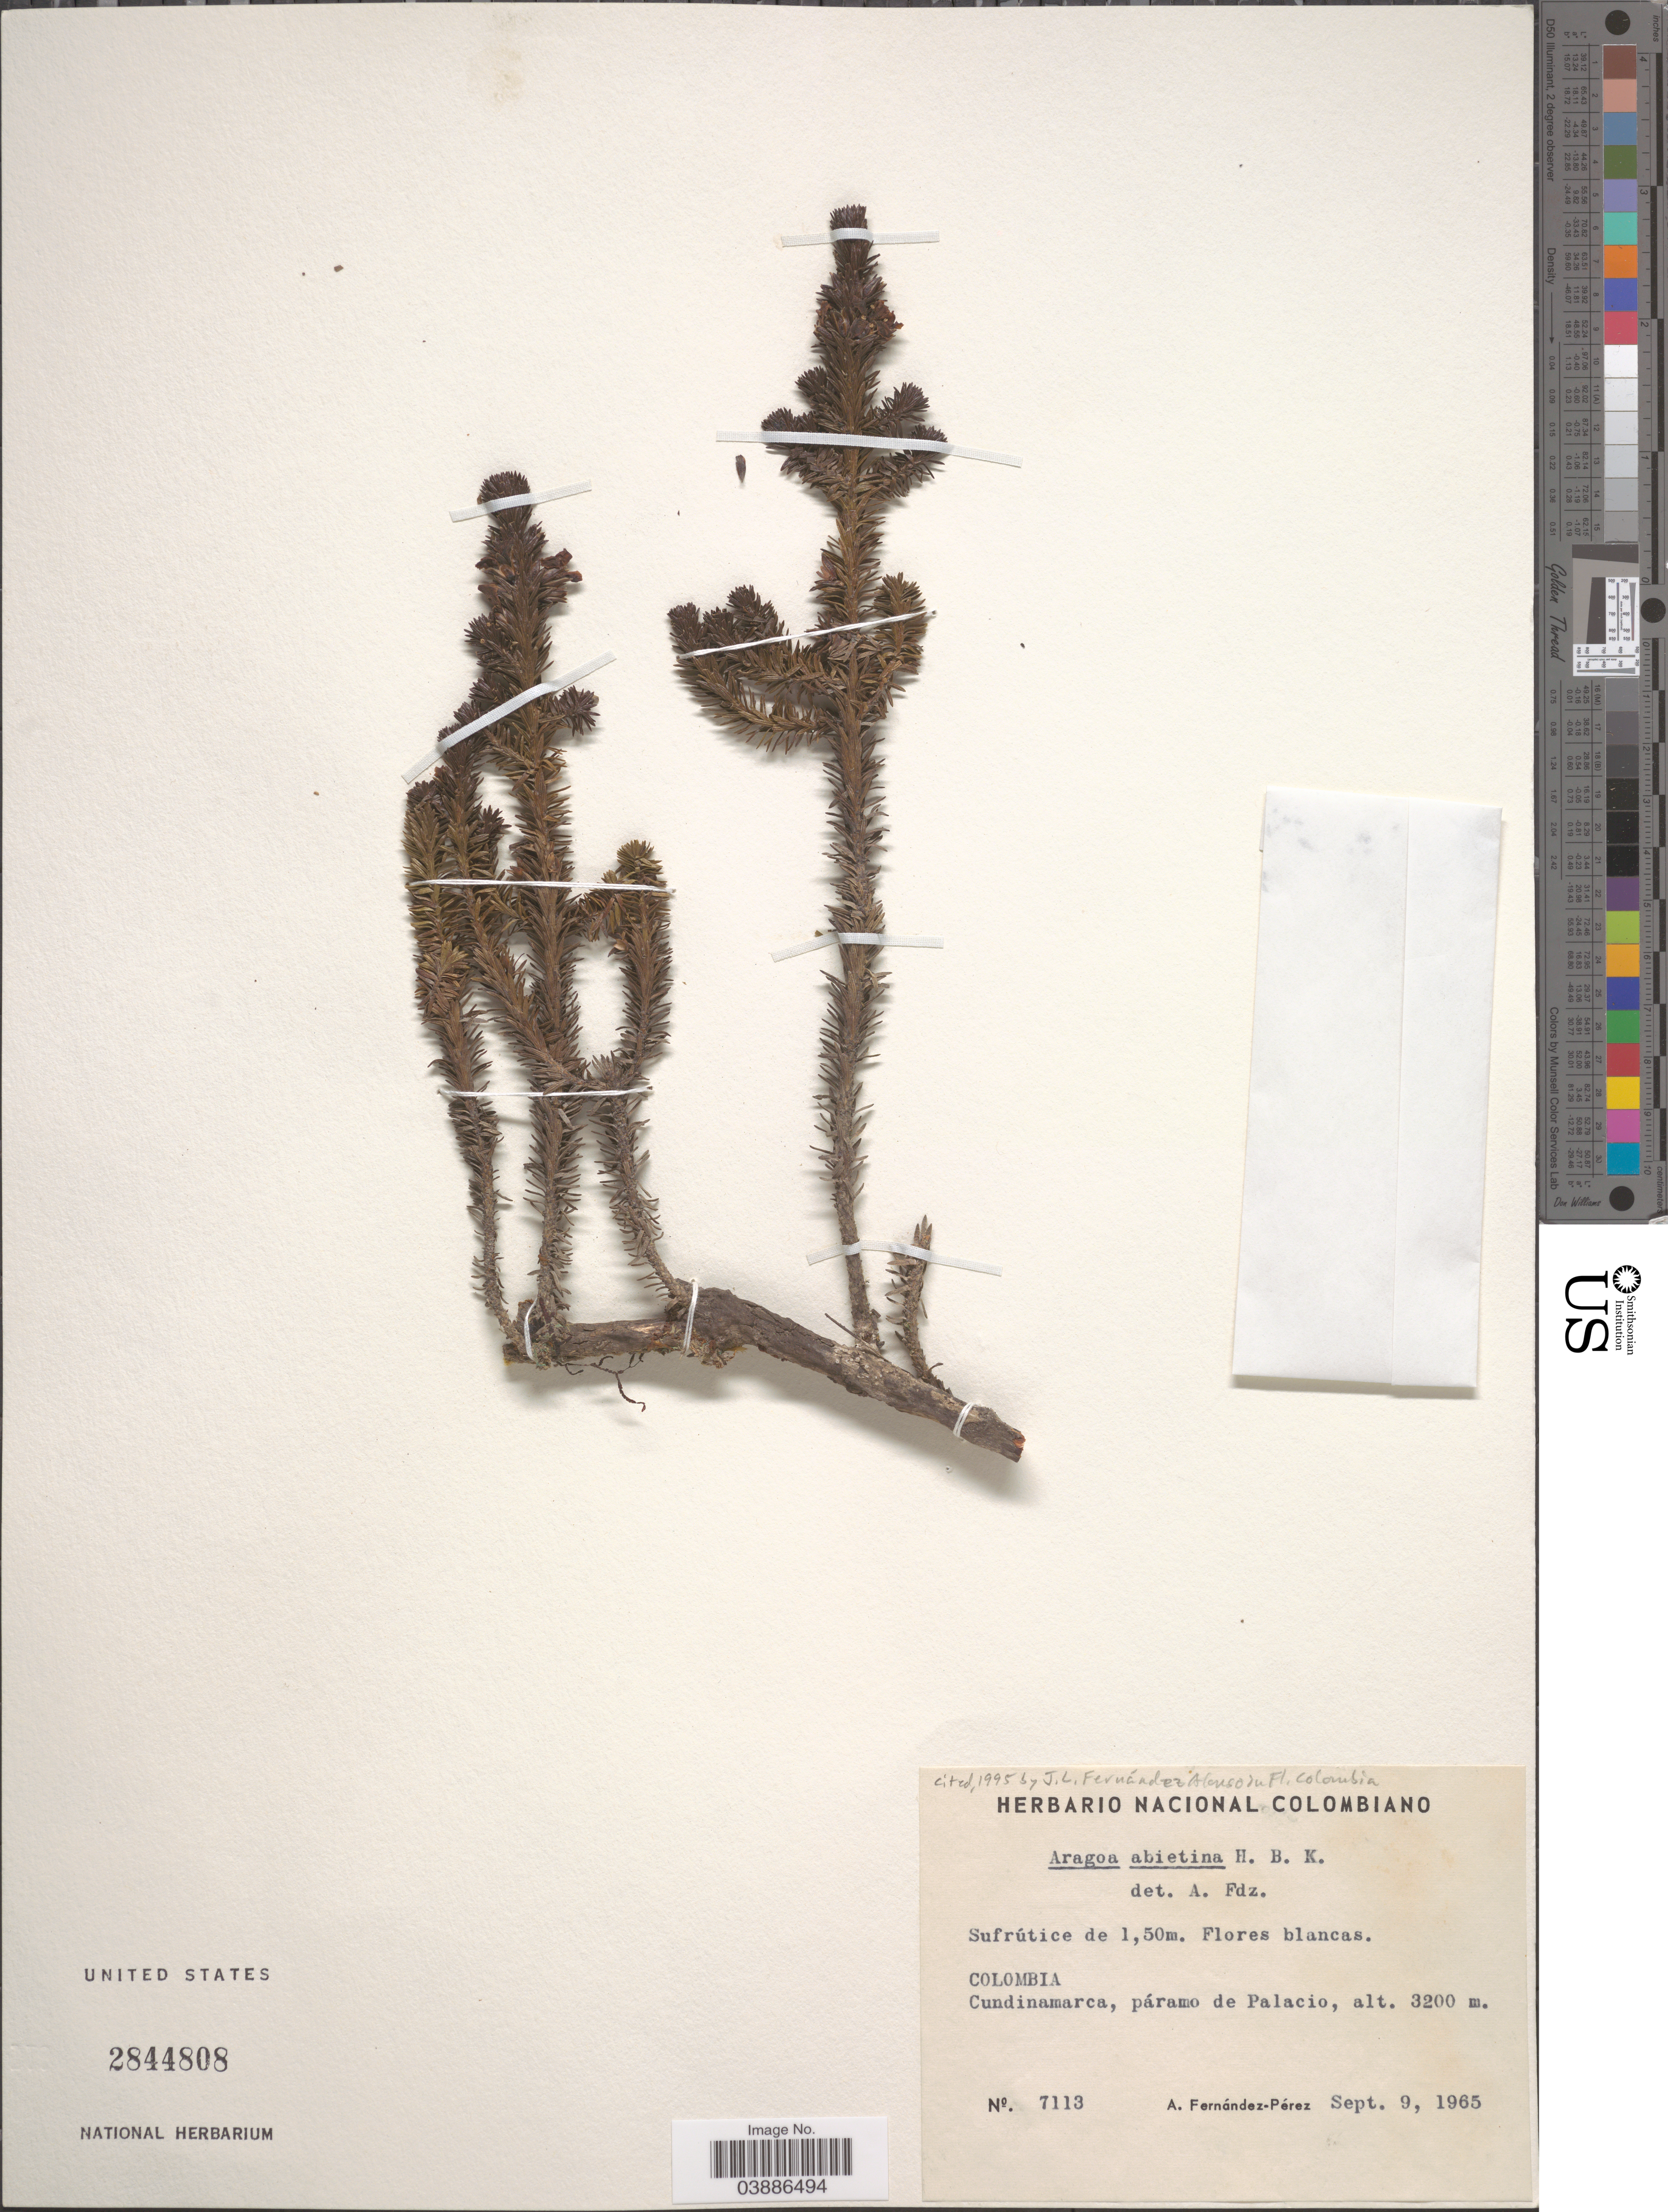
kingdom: Plantae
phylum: Tracheophyta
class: Magnoliopsida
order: Lamiales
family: Plantaginaceae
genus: Aragoa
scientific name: Aragoa abietina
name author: Kunth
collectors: A. Fernández-Pérez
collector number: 7113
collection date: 1965-09-09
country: Colombia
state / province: Cundinamarca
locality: Páramo de Palacio.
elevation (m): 3200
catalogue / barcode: US 2844808